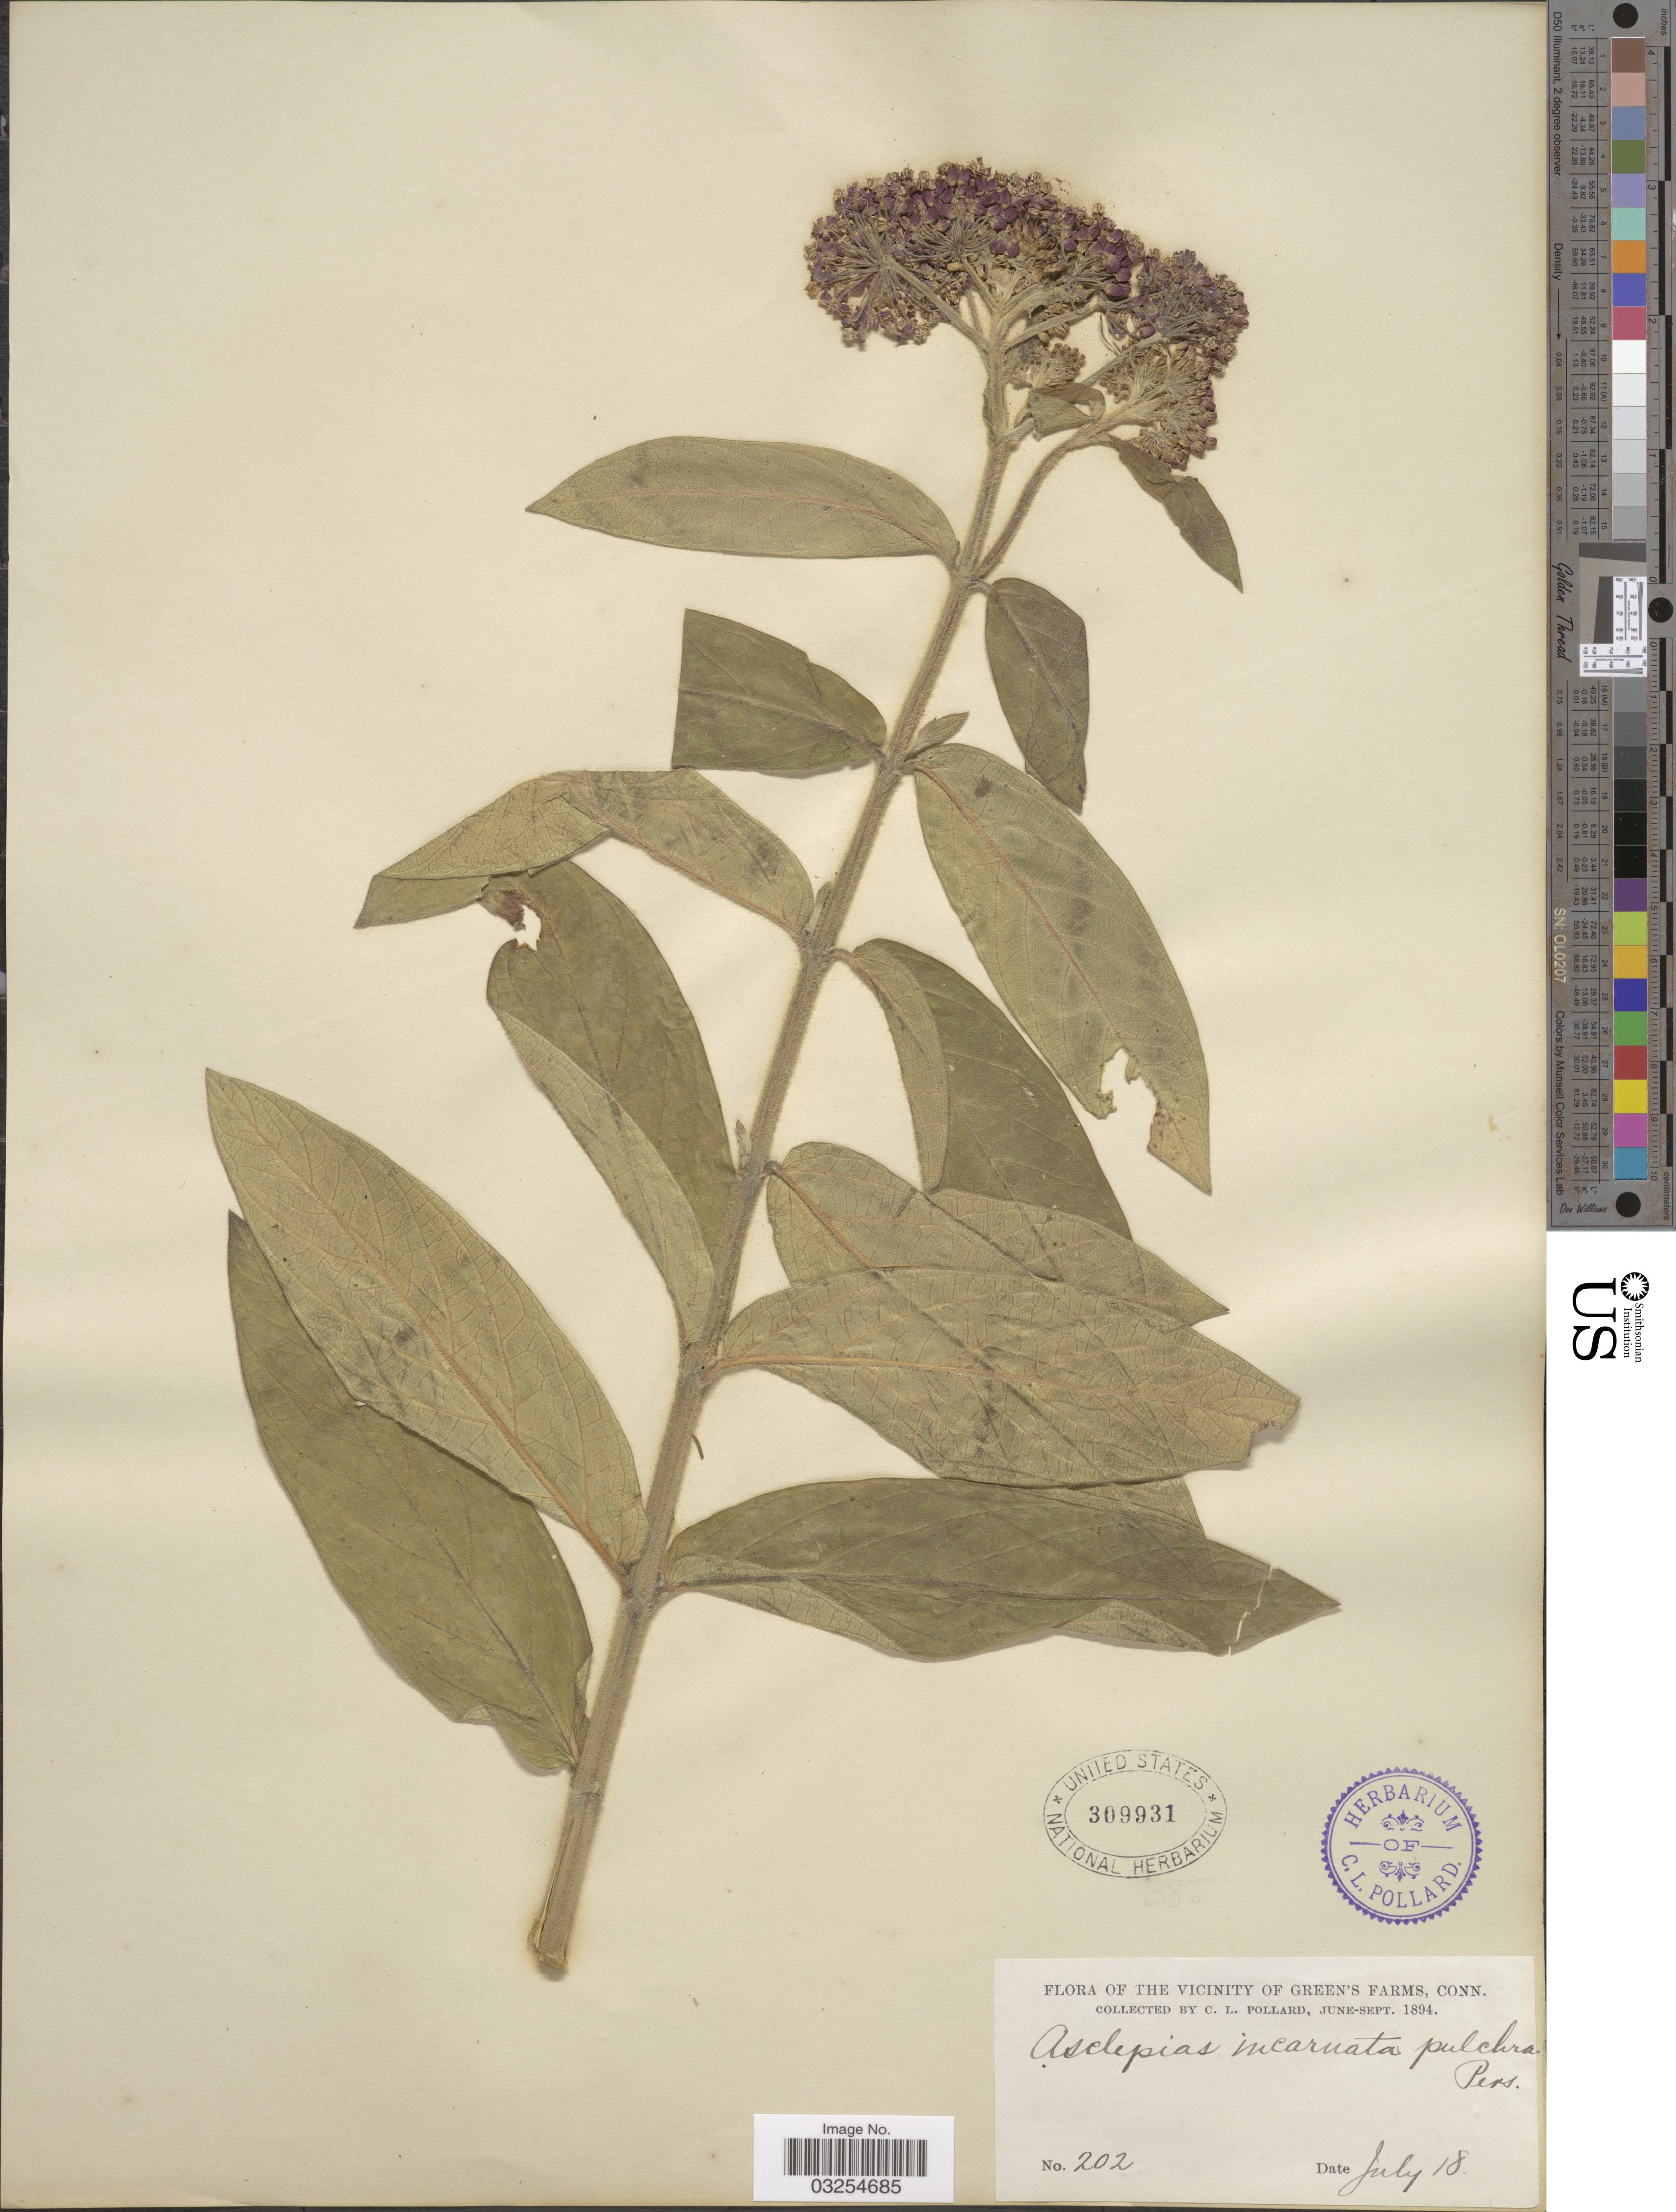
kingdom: Plantae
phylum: Tracheophyta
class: Magnoliopsida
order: Gentianales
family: Apocynaceae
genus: Asclepias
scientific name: Asclepias incarnata subsp. pulchra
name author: (Ehrh. ex Willd.) Woodson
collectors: C. L. Pollard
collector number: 202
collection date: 1894-07-18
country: United States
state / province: Connecticut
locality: The vicinity of Green's Farms.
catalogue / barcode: US 309931